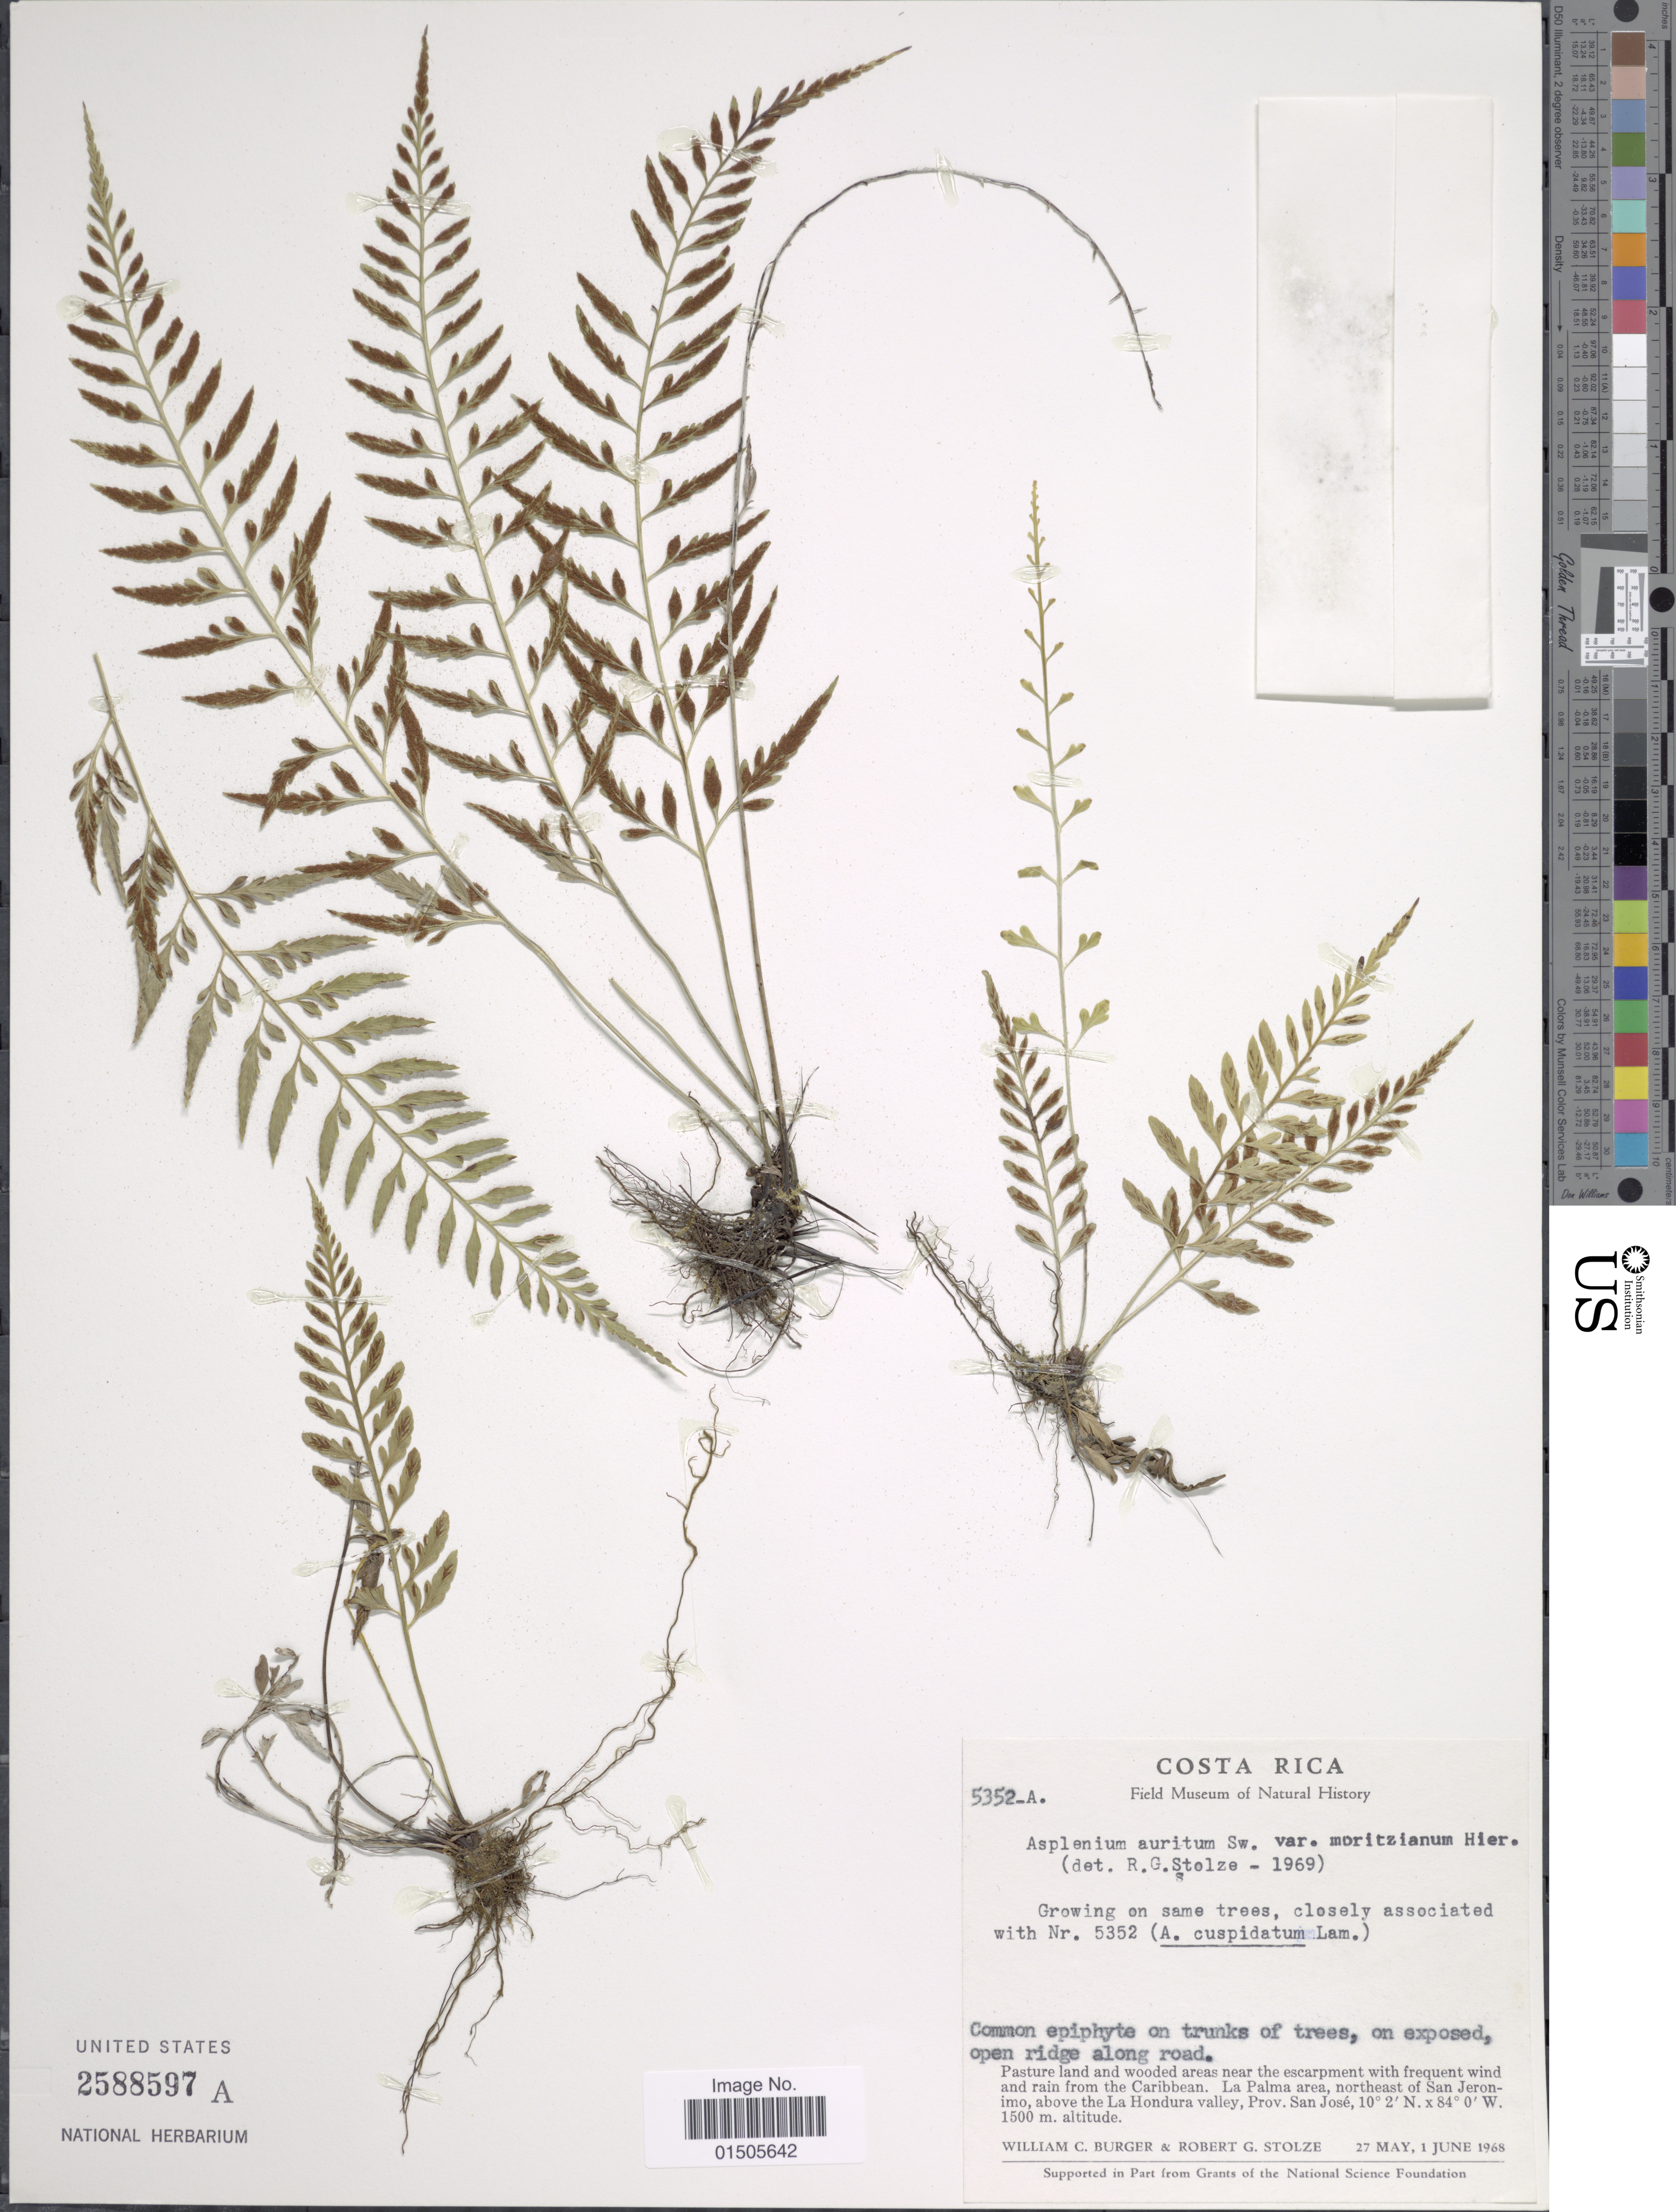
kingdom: Plantae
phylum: Tracheophyta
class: Polypodiopsida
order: Polypodiales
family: Aspleniaceae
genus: Asplenium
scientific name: Asplenium auritum var. moritzianum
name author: Hieron.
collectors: W. Burger & R. G. Stolze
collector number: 5352A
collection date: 1968-05-27/1968-06-01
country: Costa Rica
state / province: San José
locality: Pasture land wooded area near the escarpment with frequent wind and rain from the Caribbean. La Palma area, northeast of San Jeronimo, above the La Hondura valley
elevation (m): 1500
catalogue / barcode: US 2588597A